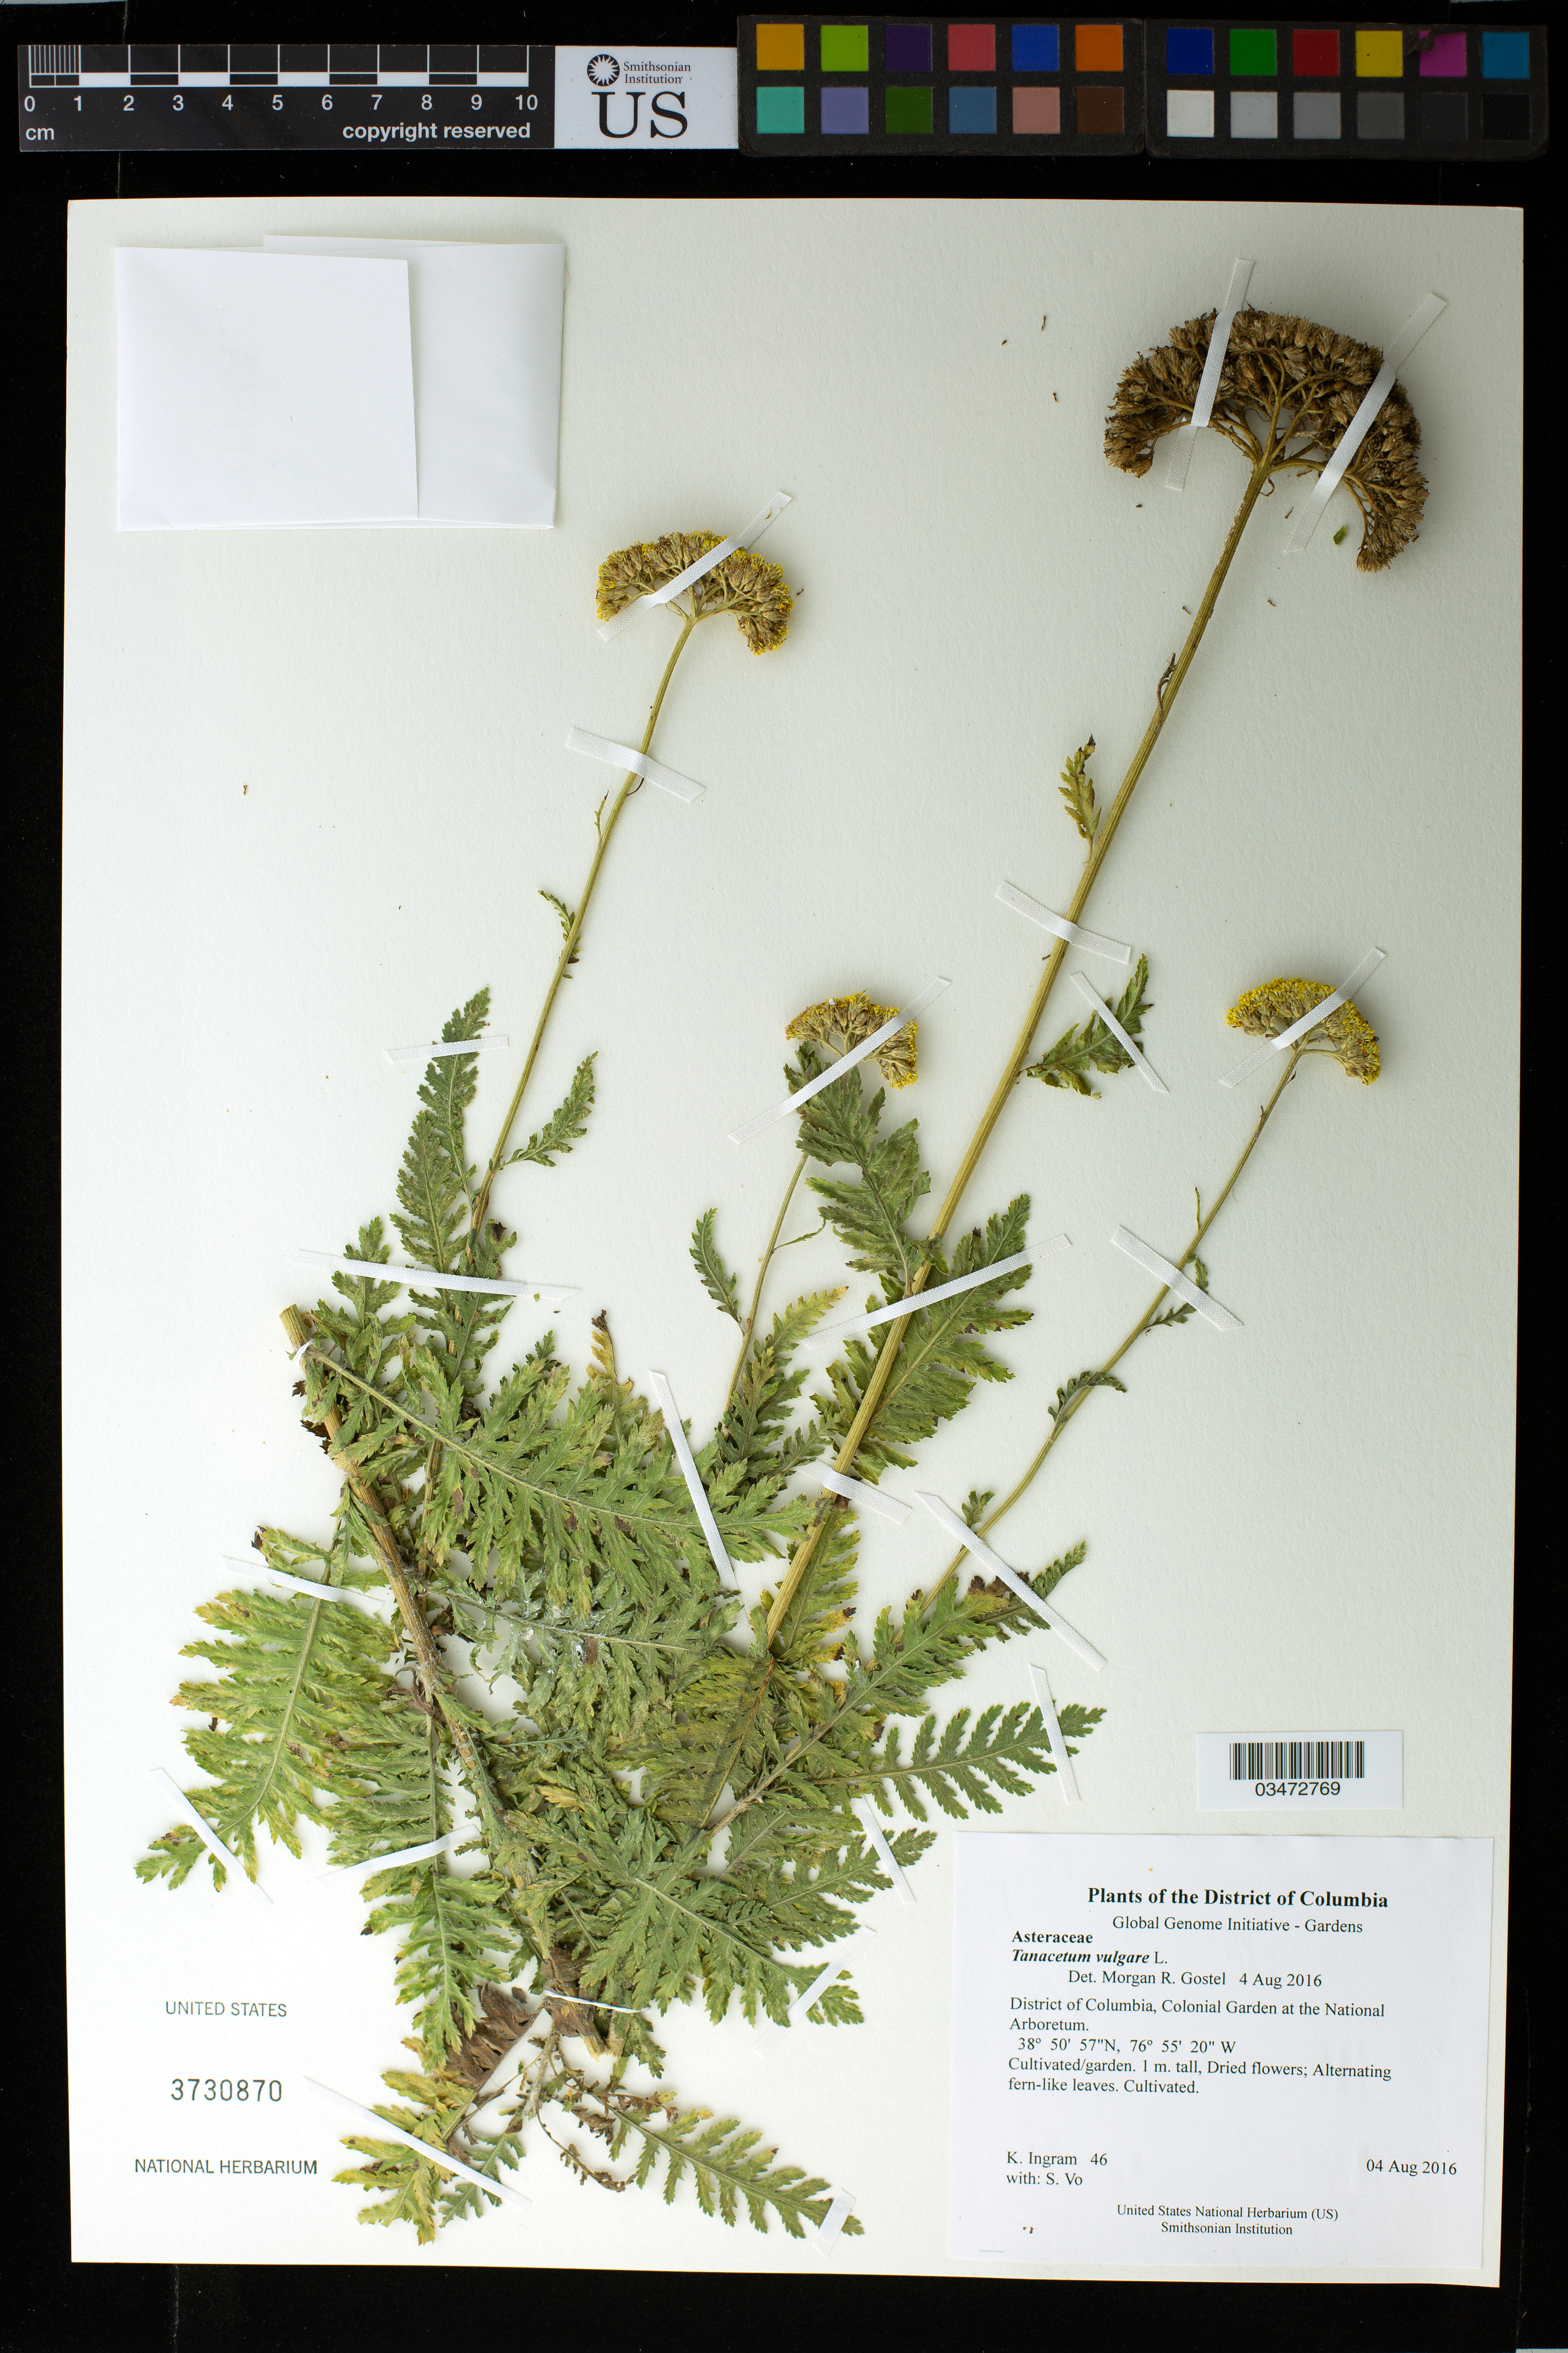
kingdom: Plantae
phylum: Tracheophyta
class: Magnoliopsida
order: Asterales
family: Asteraceae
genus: Tanacetum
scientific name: Tanacetum vulgare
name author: L.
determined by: Gostel, M. R.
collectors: K. S. Ingram & S. Vo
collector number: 46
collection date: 2016-08-04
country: United States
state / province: District of Columbia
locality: Colonial Garden at the National Arboretum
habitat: Cultivated/garden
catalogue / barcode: US 3730870